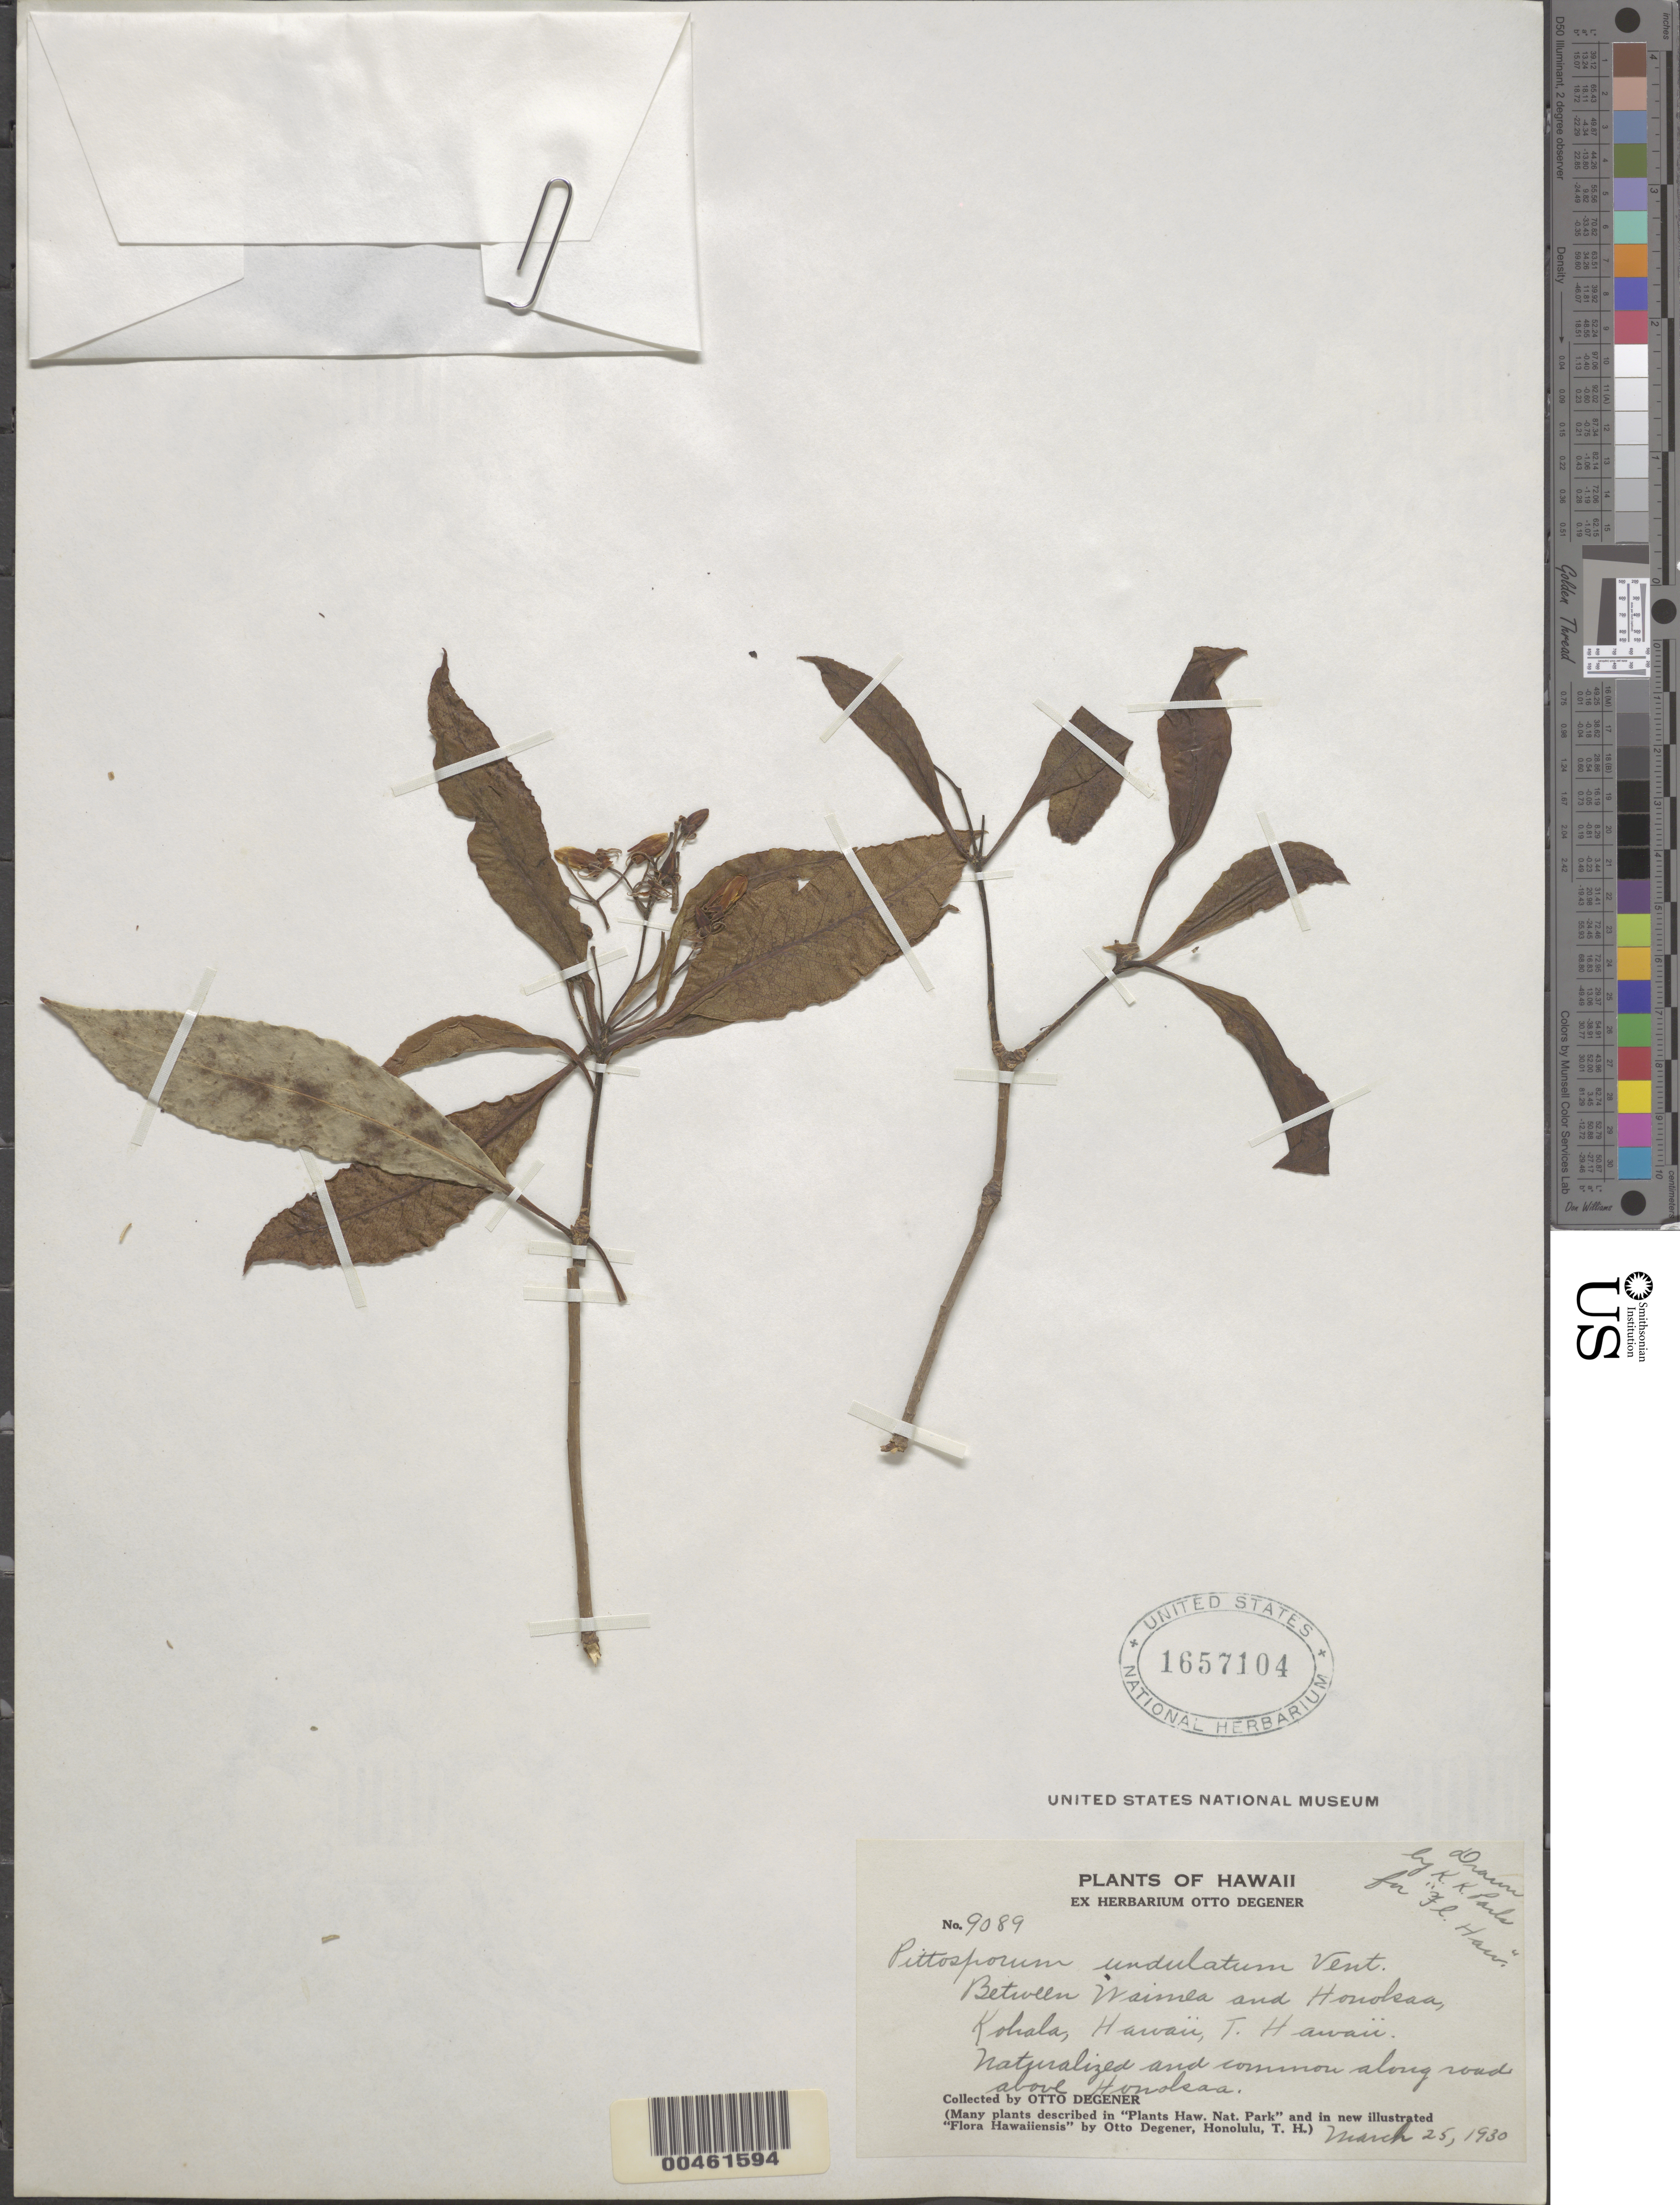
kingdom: Plantae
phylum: Tracheophyta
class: Magnoliopsida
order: Apiales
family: Pittosporaceae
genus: Pittosporum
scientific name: Pittosporum undulatum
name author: Vent.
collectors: O. Degener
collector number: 9089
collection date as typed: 25 Mar 1930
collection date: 1930-03-25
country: United States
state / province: Hawaii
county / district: Hawaii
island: Hawaii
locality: Between Waimea and Honokaa, Kohala, along road above Honokaa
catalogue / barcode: US 1657104